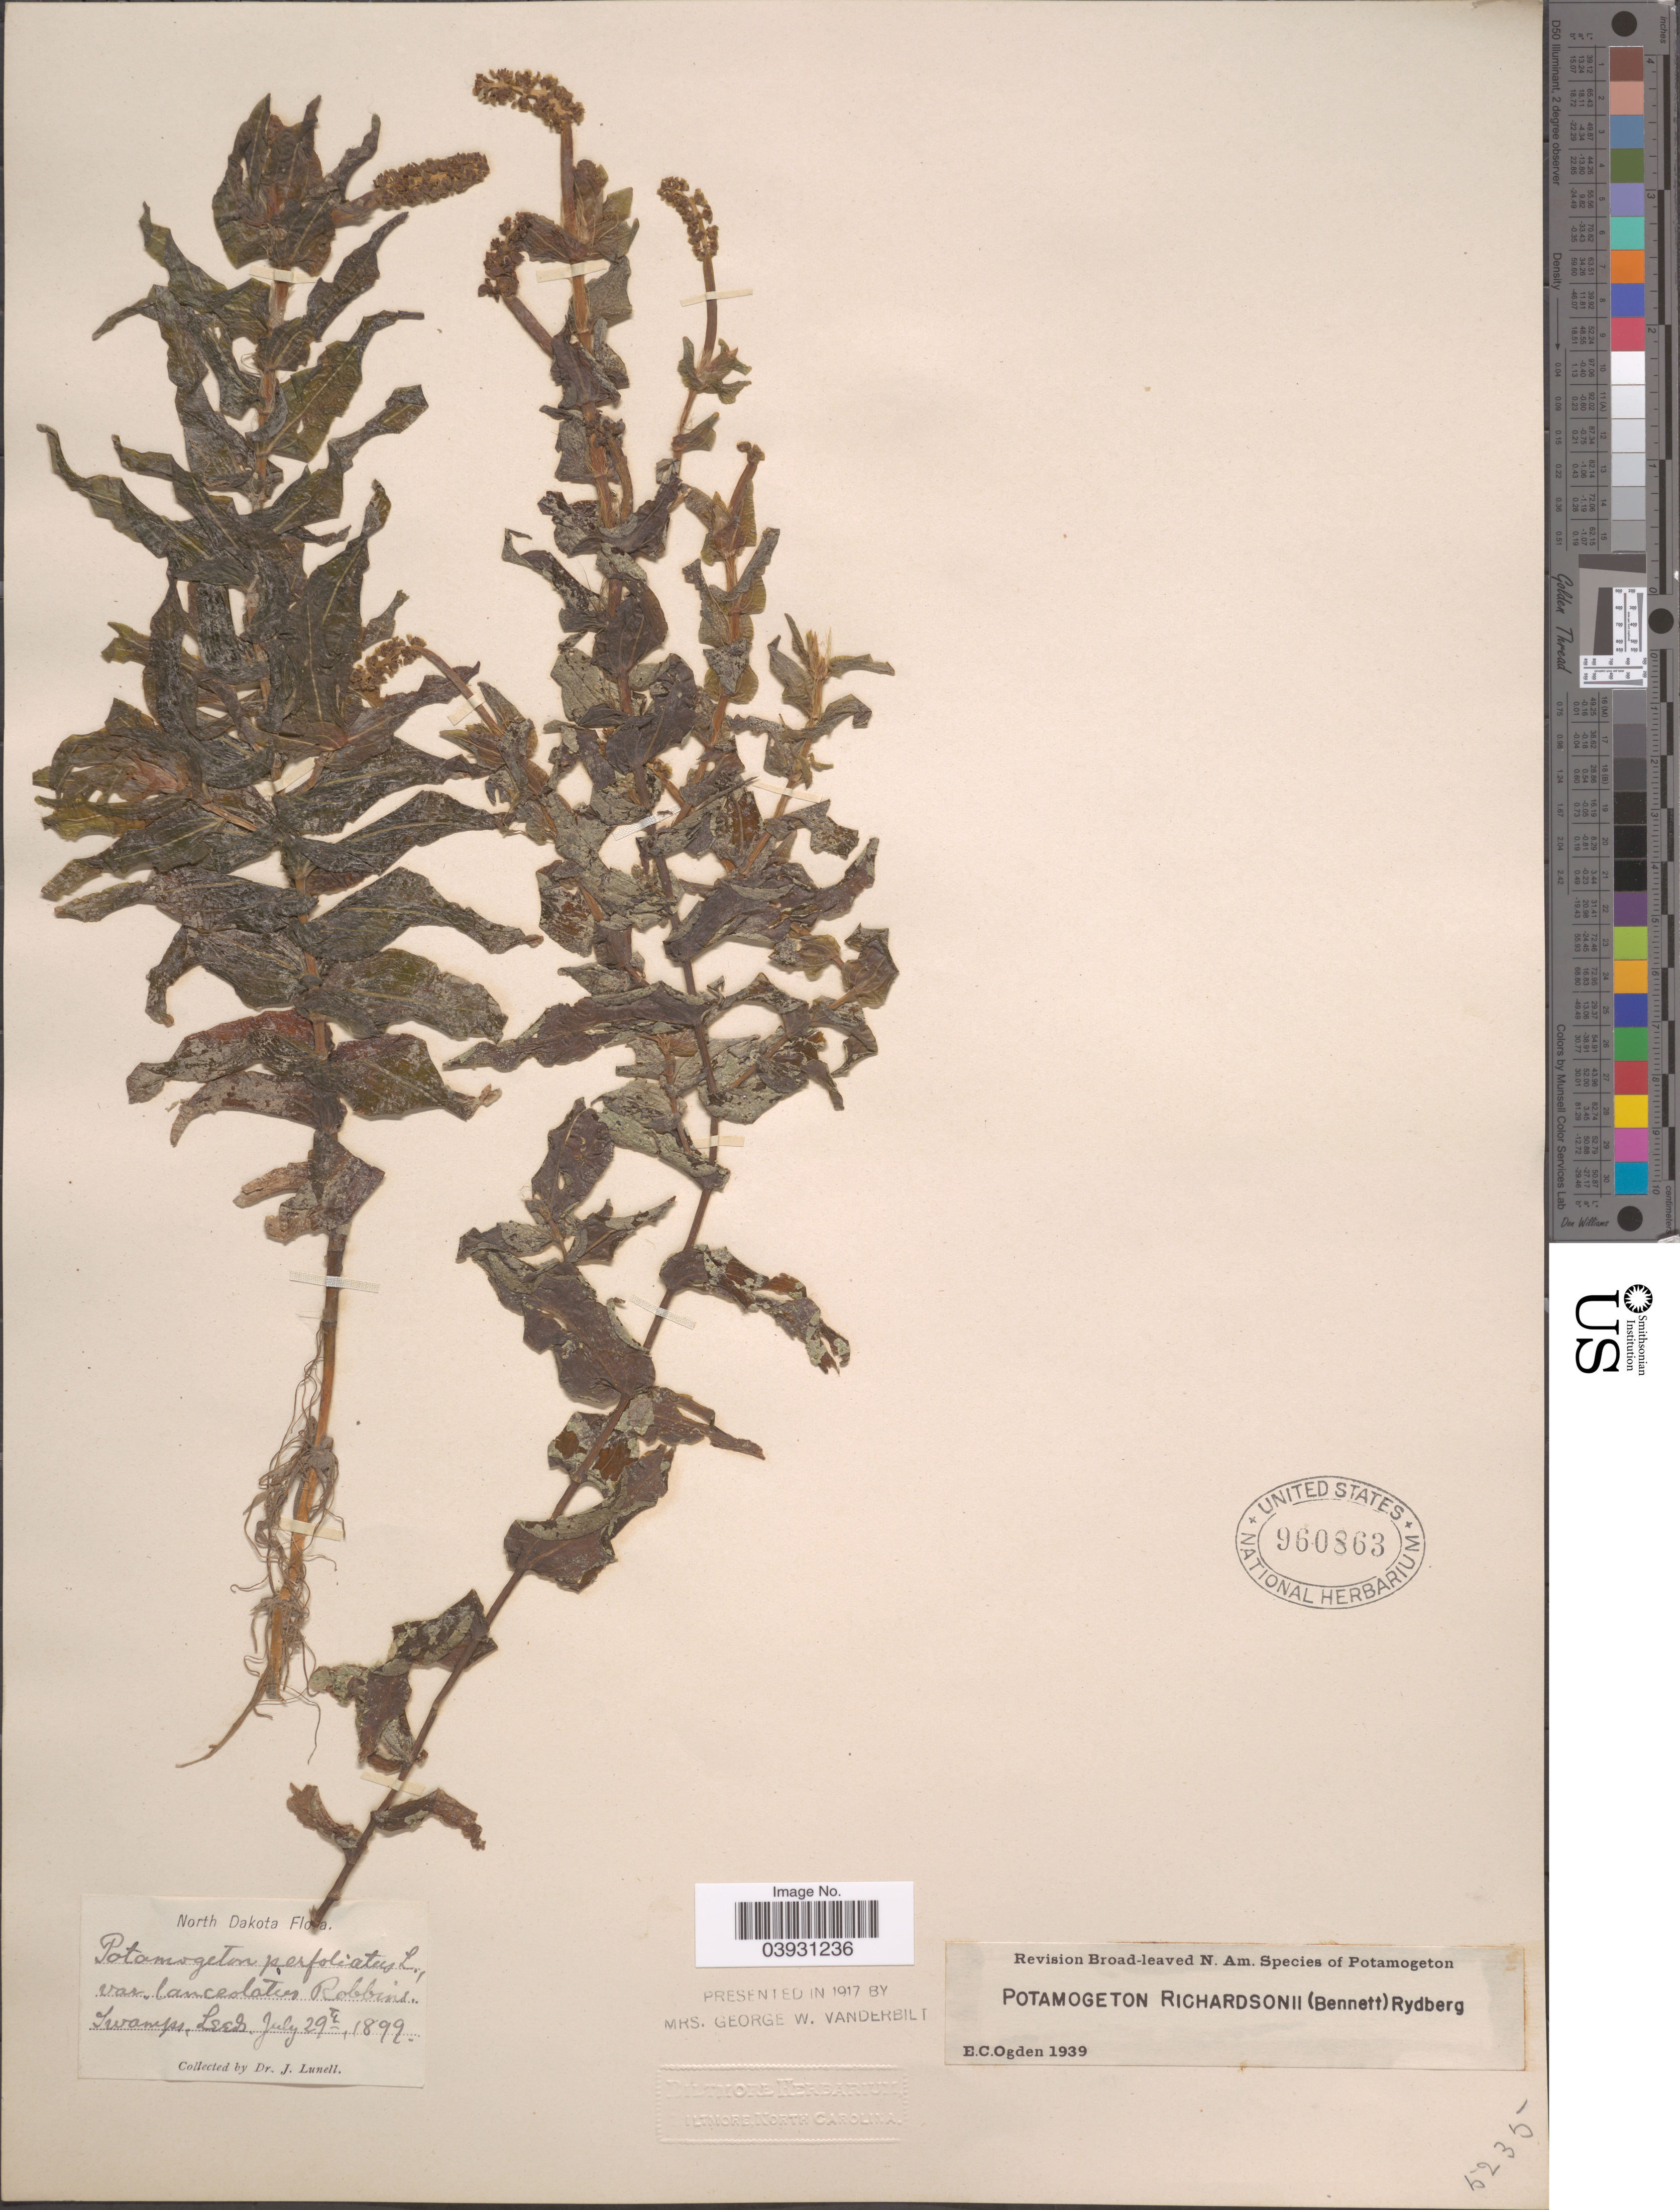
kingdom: Plantae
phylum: Tracheophyta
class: Liliopsida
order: Alismatales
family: Potamogetonaceae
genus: Potamogeton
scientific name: Potamogeton richardsonii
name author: (A.W. Benn.) Rydb.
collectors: J. Lunell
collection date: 1899-07-29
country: United States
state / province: North Dakota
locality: Swamps, Leeds.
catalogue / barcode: US 960863